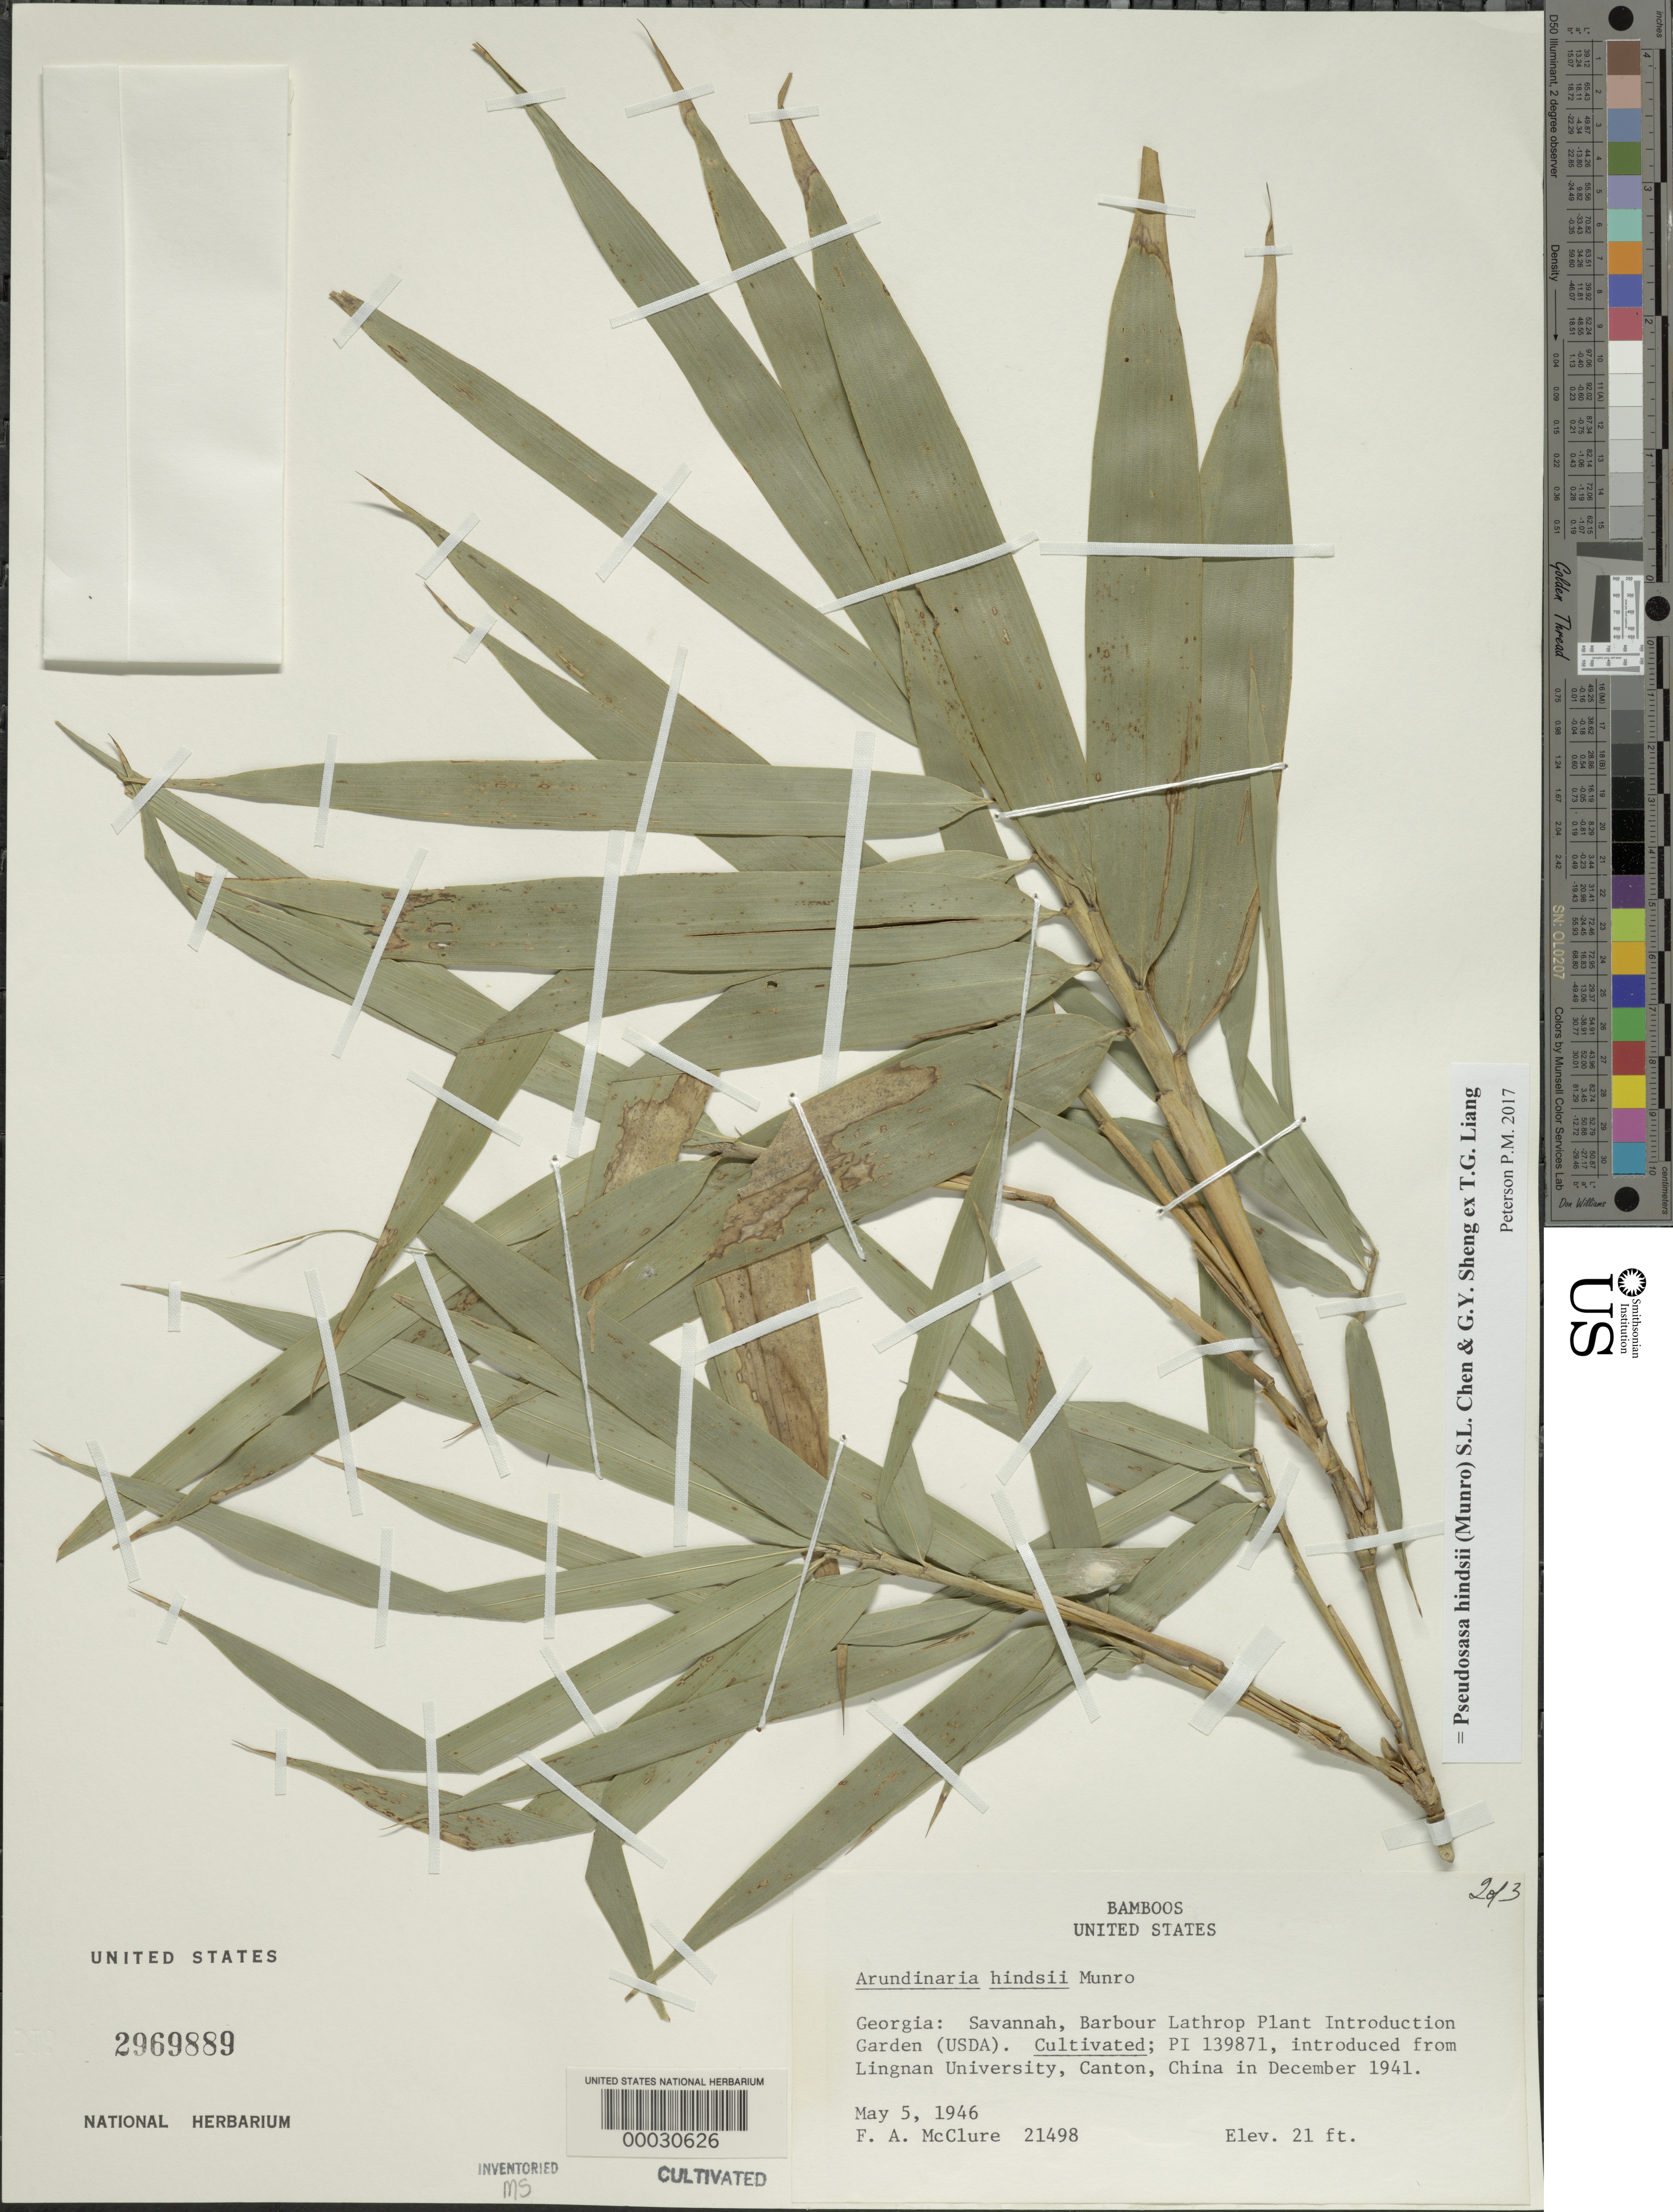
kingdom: Plantae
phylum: Tracheophyta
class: Liliopsida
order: Poales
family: Poaceae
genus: Pseudosasa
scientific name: Pseudosasa hindsii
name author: (Munro) S.L. Chen & G.Y. Sheng ex T.G. Liang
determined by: Poaceae Reorganization Project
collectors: F. A. McClure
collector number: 21498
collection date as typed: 05 May 1946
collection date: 1946-05-05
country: United States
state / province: Georgia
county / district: Chatham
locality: Barbor lathrop plant introduction garden-savannah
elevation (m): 6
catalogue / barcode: US 2969889